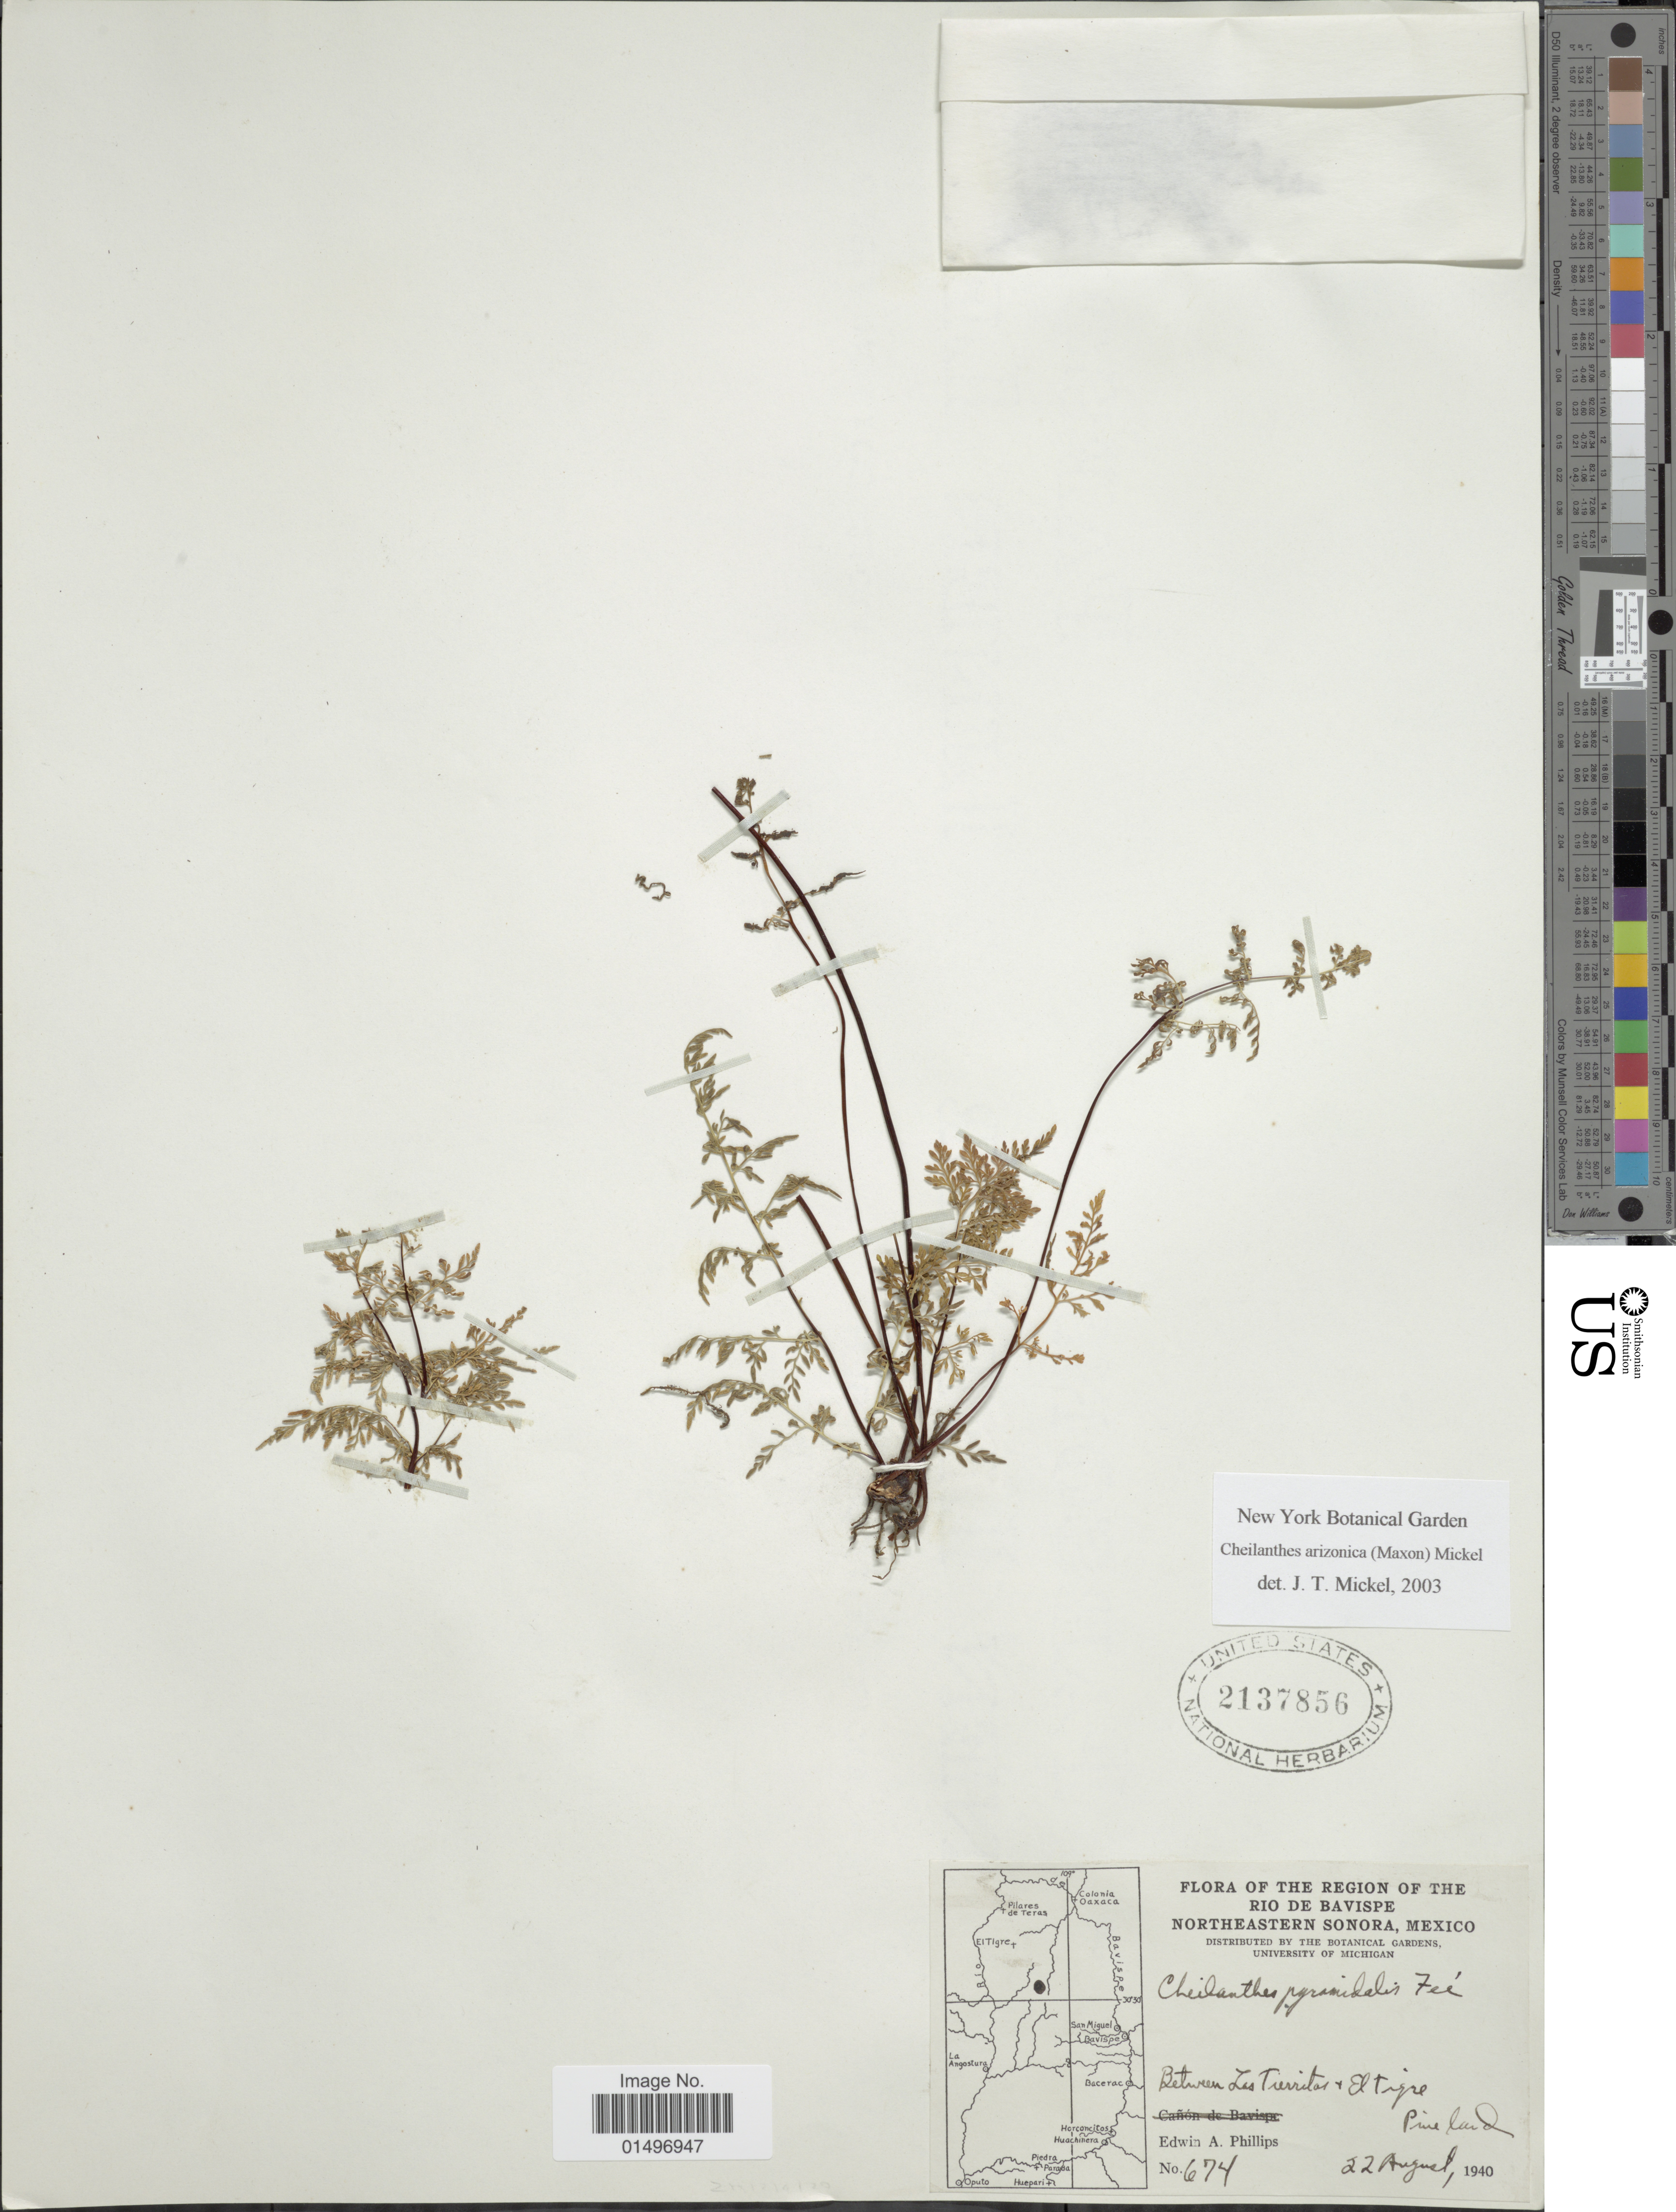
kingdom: Plantae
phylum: Tracheophyta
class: Polypodiopsida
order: Polypodiales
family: Pteridaceae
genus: Gaga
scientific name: Gaga arizonica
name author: (Maxon) Fay W. Li & Windham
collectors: E. Phillips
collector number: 674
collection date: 1940-08-22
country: Mexico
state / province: Sonora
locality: Region of the Rio de Bavispe, Northeastern Sonora, Mexico, between Las Tierritas & El Tigre, Pine land.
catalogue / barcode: US 2137856